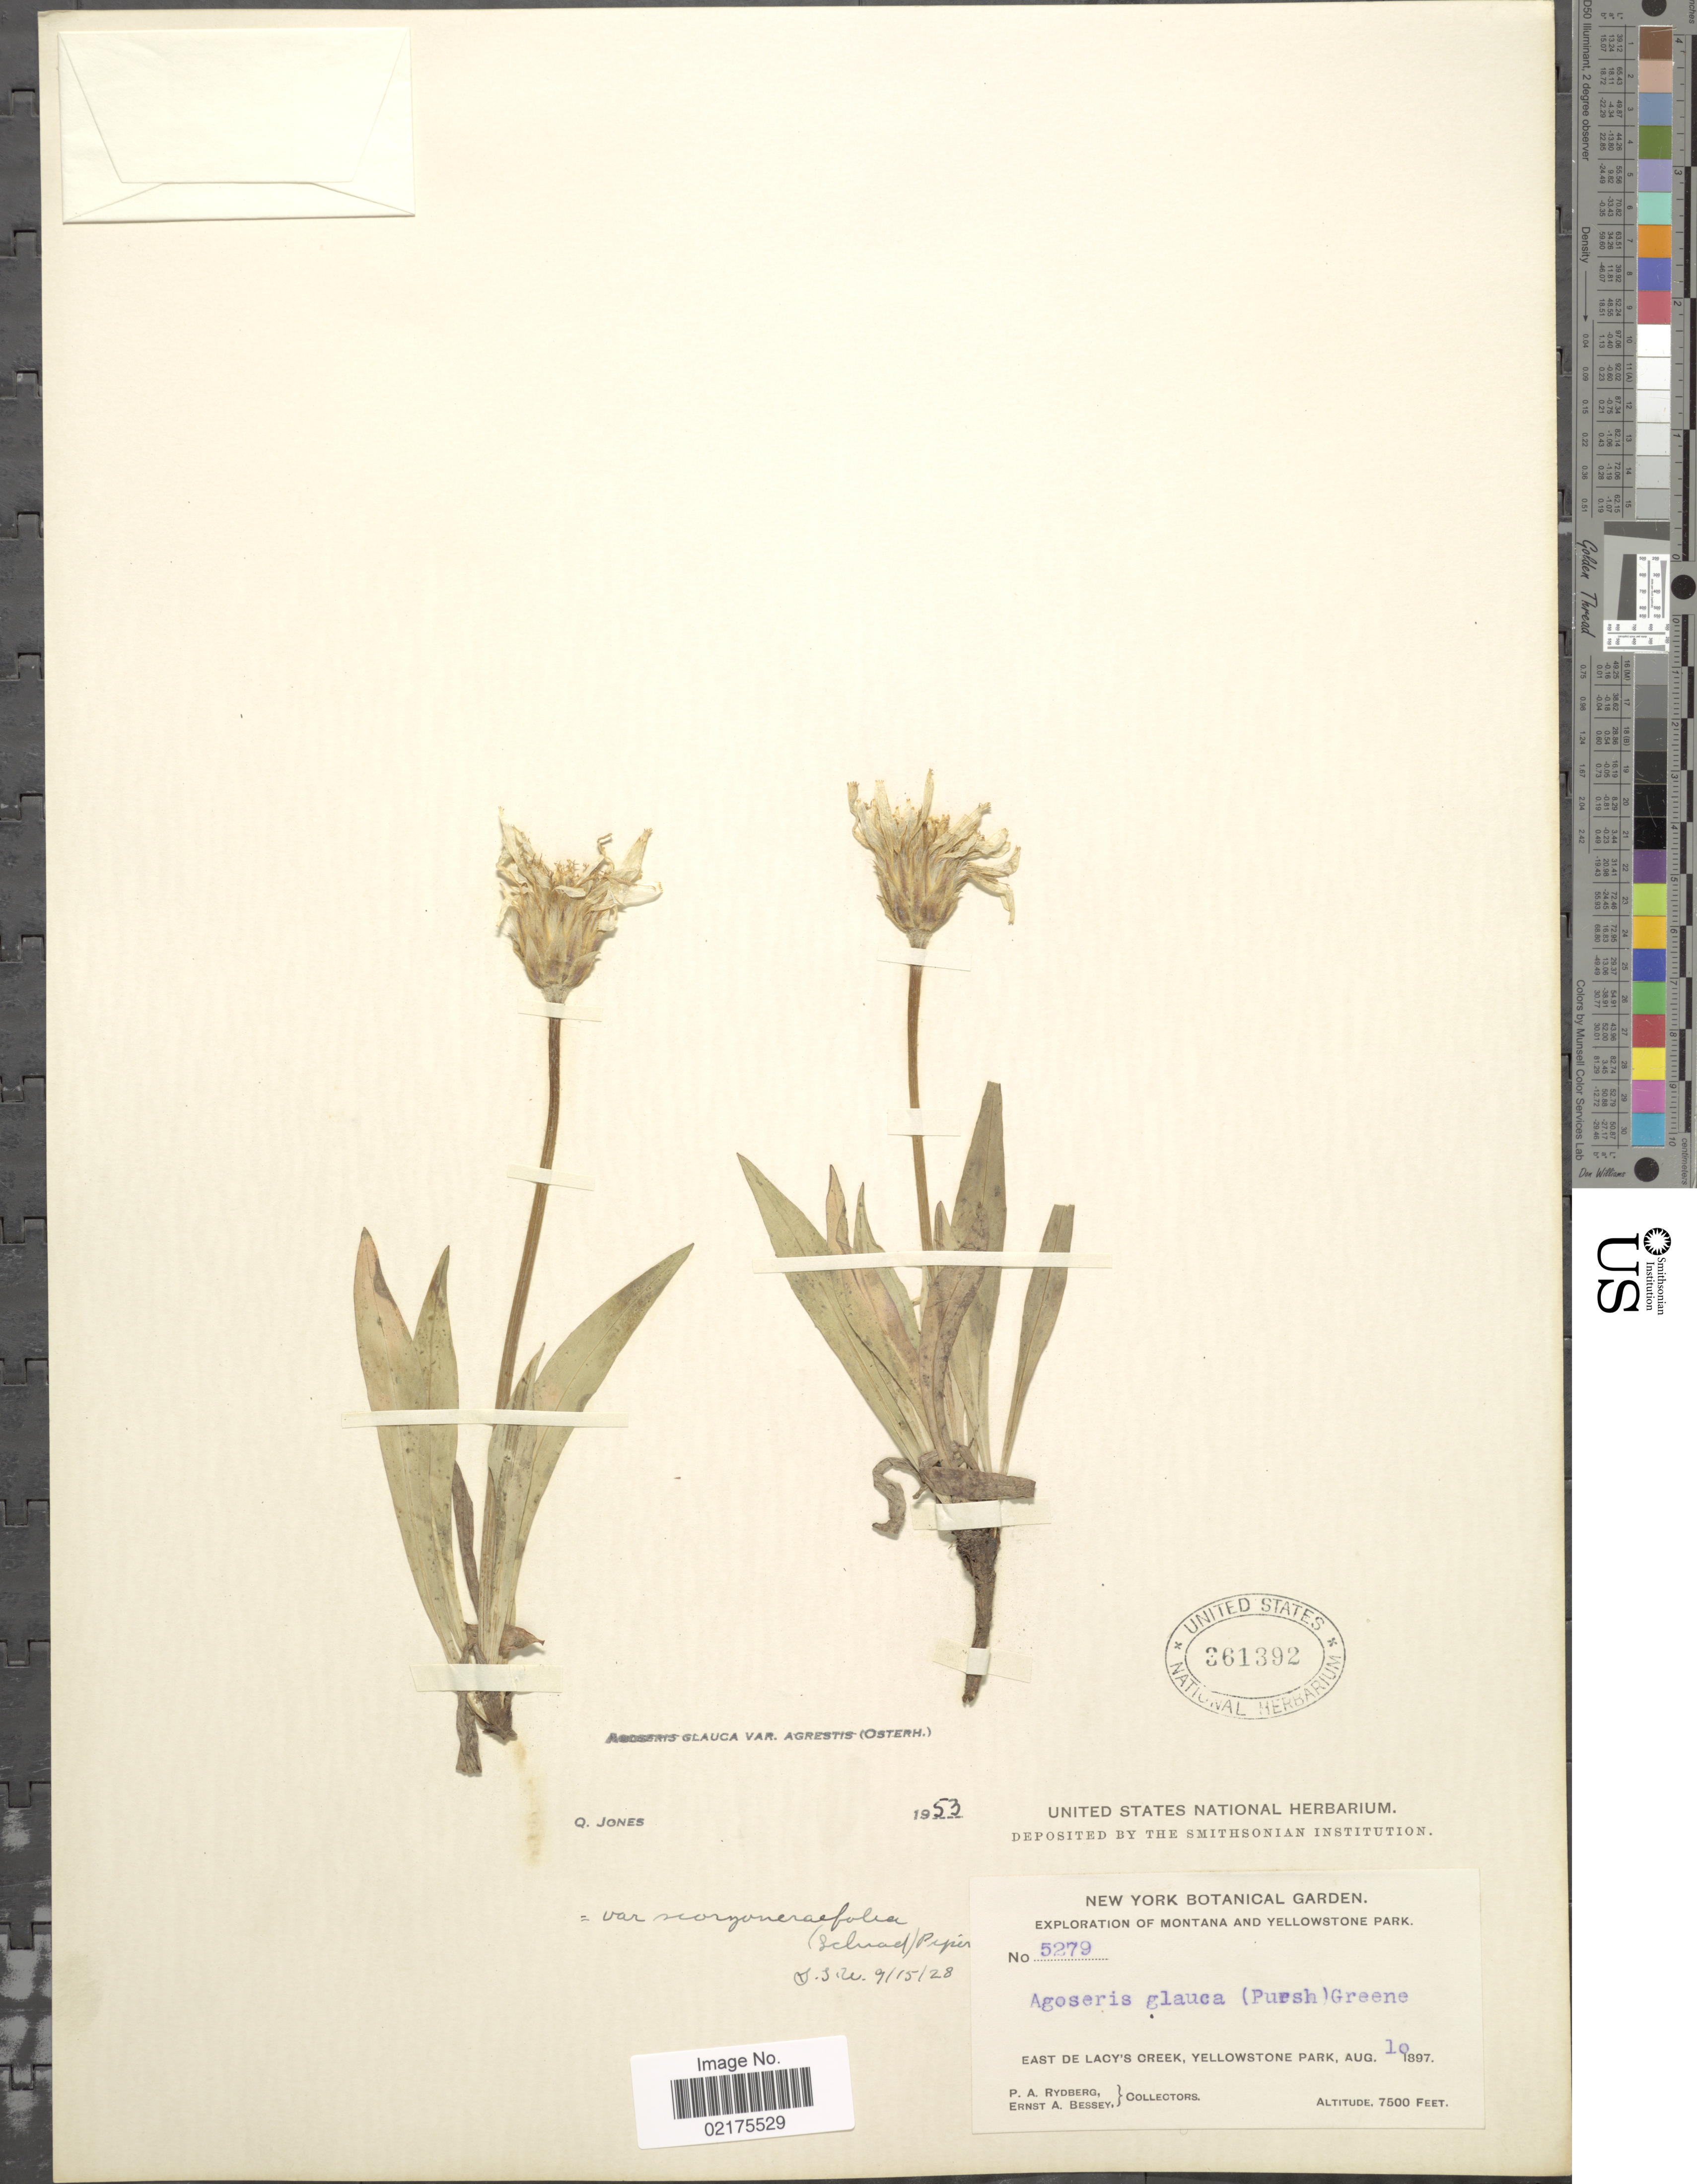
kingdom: Plantae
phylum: Tracheophyta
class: Magnoliopsida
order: Asterales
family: Asteraceae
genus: Agoseris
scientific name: Agoseris glauca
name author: (Pursh) Raf.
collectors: P. A. Rydberg & E. A. Bessey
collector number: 5279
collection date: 1897-08-10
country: United States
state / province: Wyoming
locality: Montana and Yellowstone Park, East de Lacy's Creek, Yellowstone Park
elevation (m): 2286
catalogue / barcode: US 361392